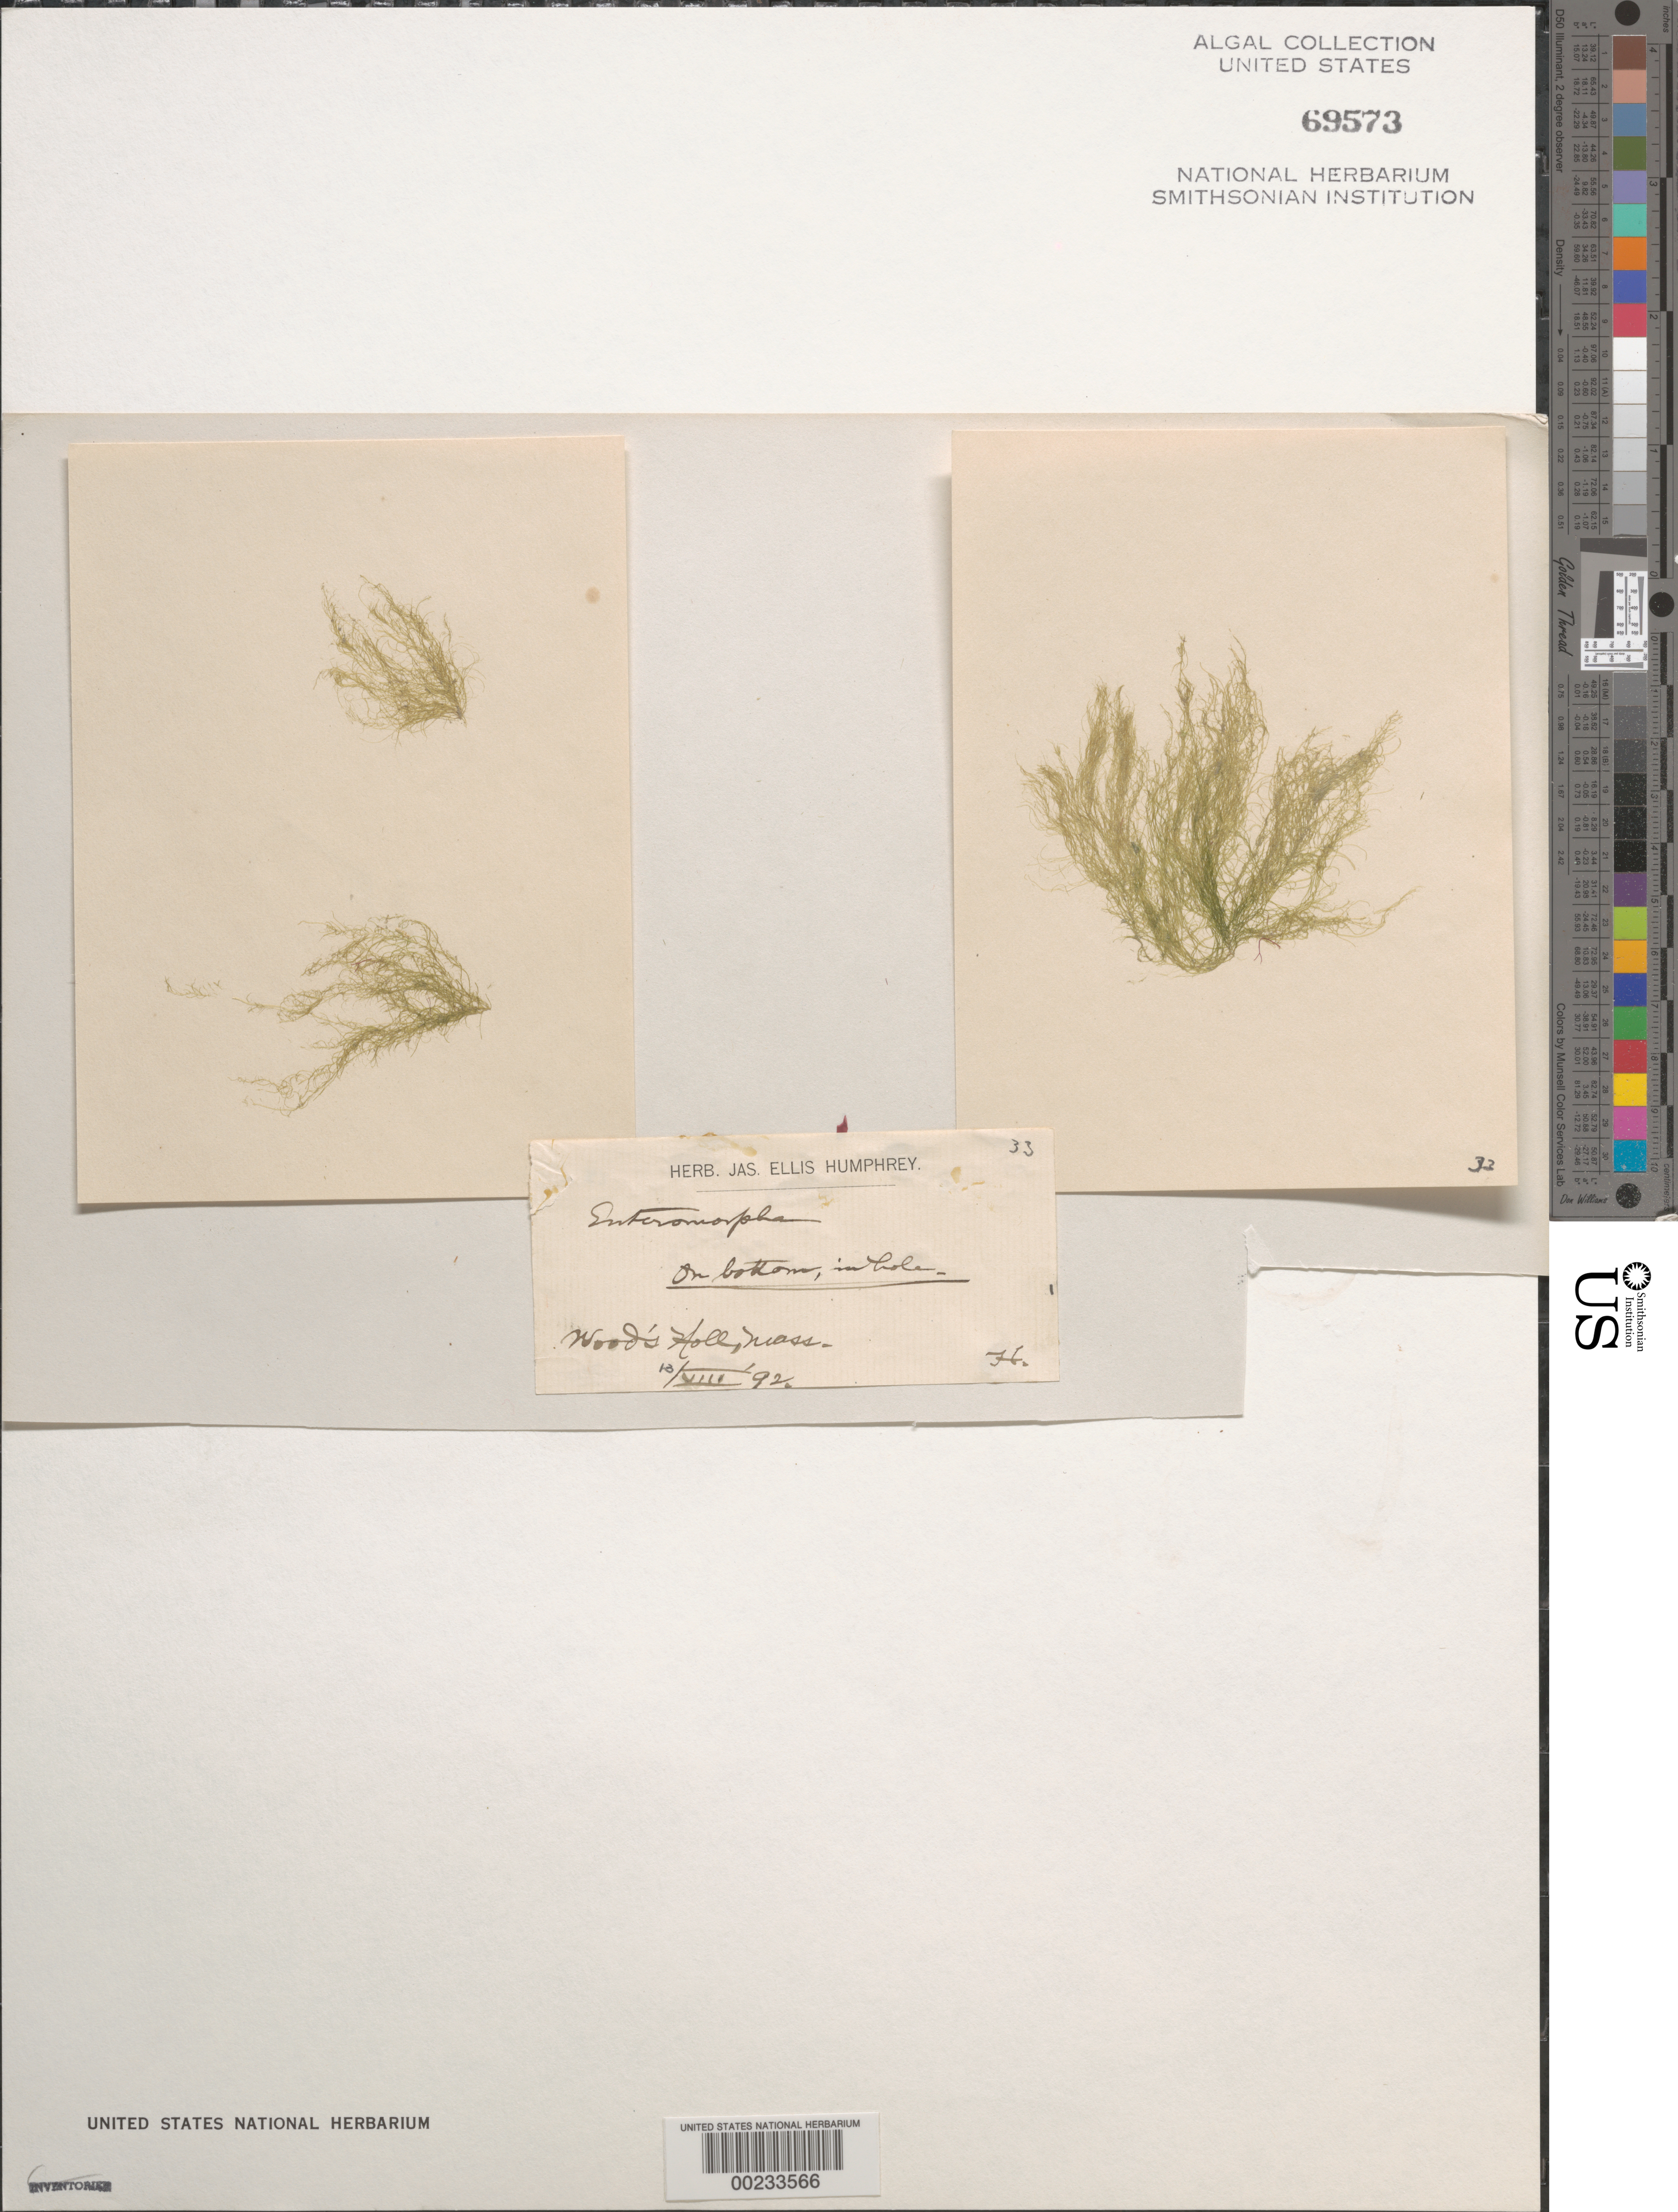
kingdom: Plantae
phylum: Chlorophyta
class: Ulvophyceae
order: Ulvales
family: Ulvaceae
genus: Ulva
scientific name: Ulva sp.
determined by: Algae name updating Project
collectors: J. Humphrey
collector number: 33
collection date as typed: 13 Aug 1892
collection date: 1892-08-13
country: United States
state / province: Massachusetts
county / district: Barnstable County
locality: Woods Hole (Wood's Holl)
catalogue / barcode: US 69573